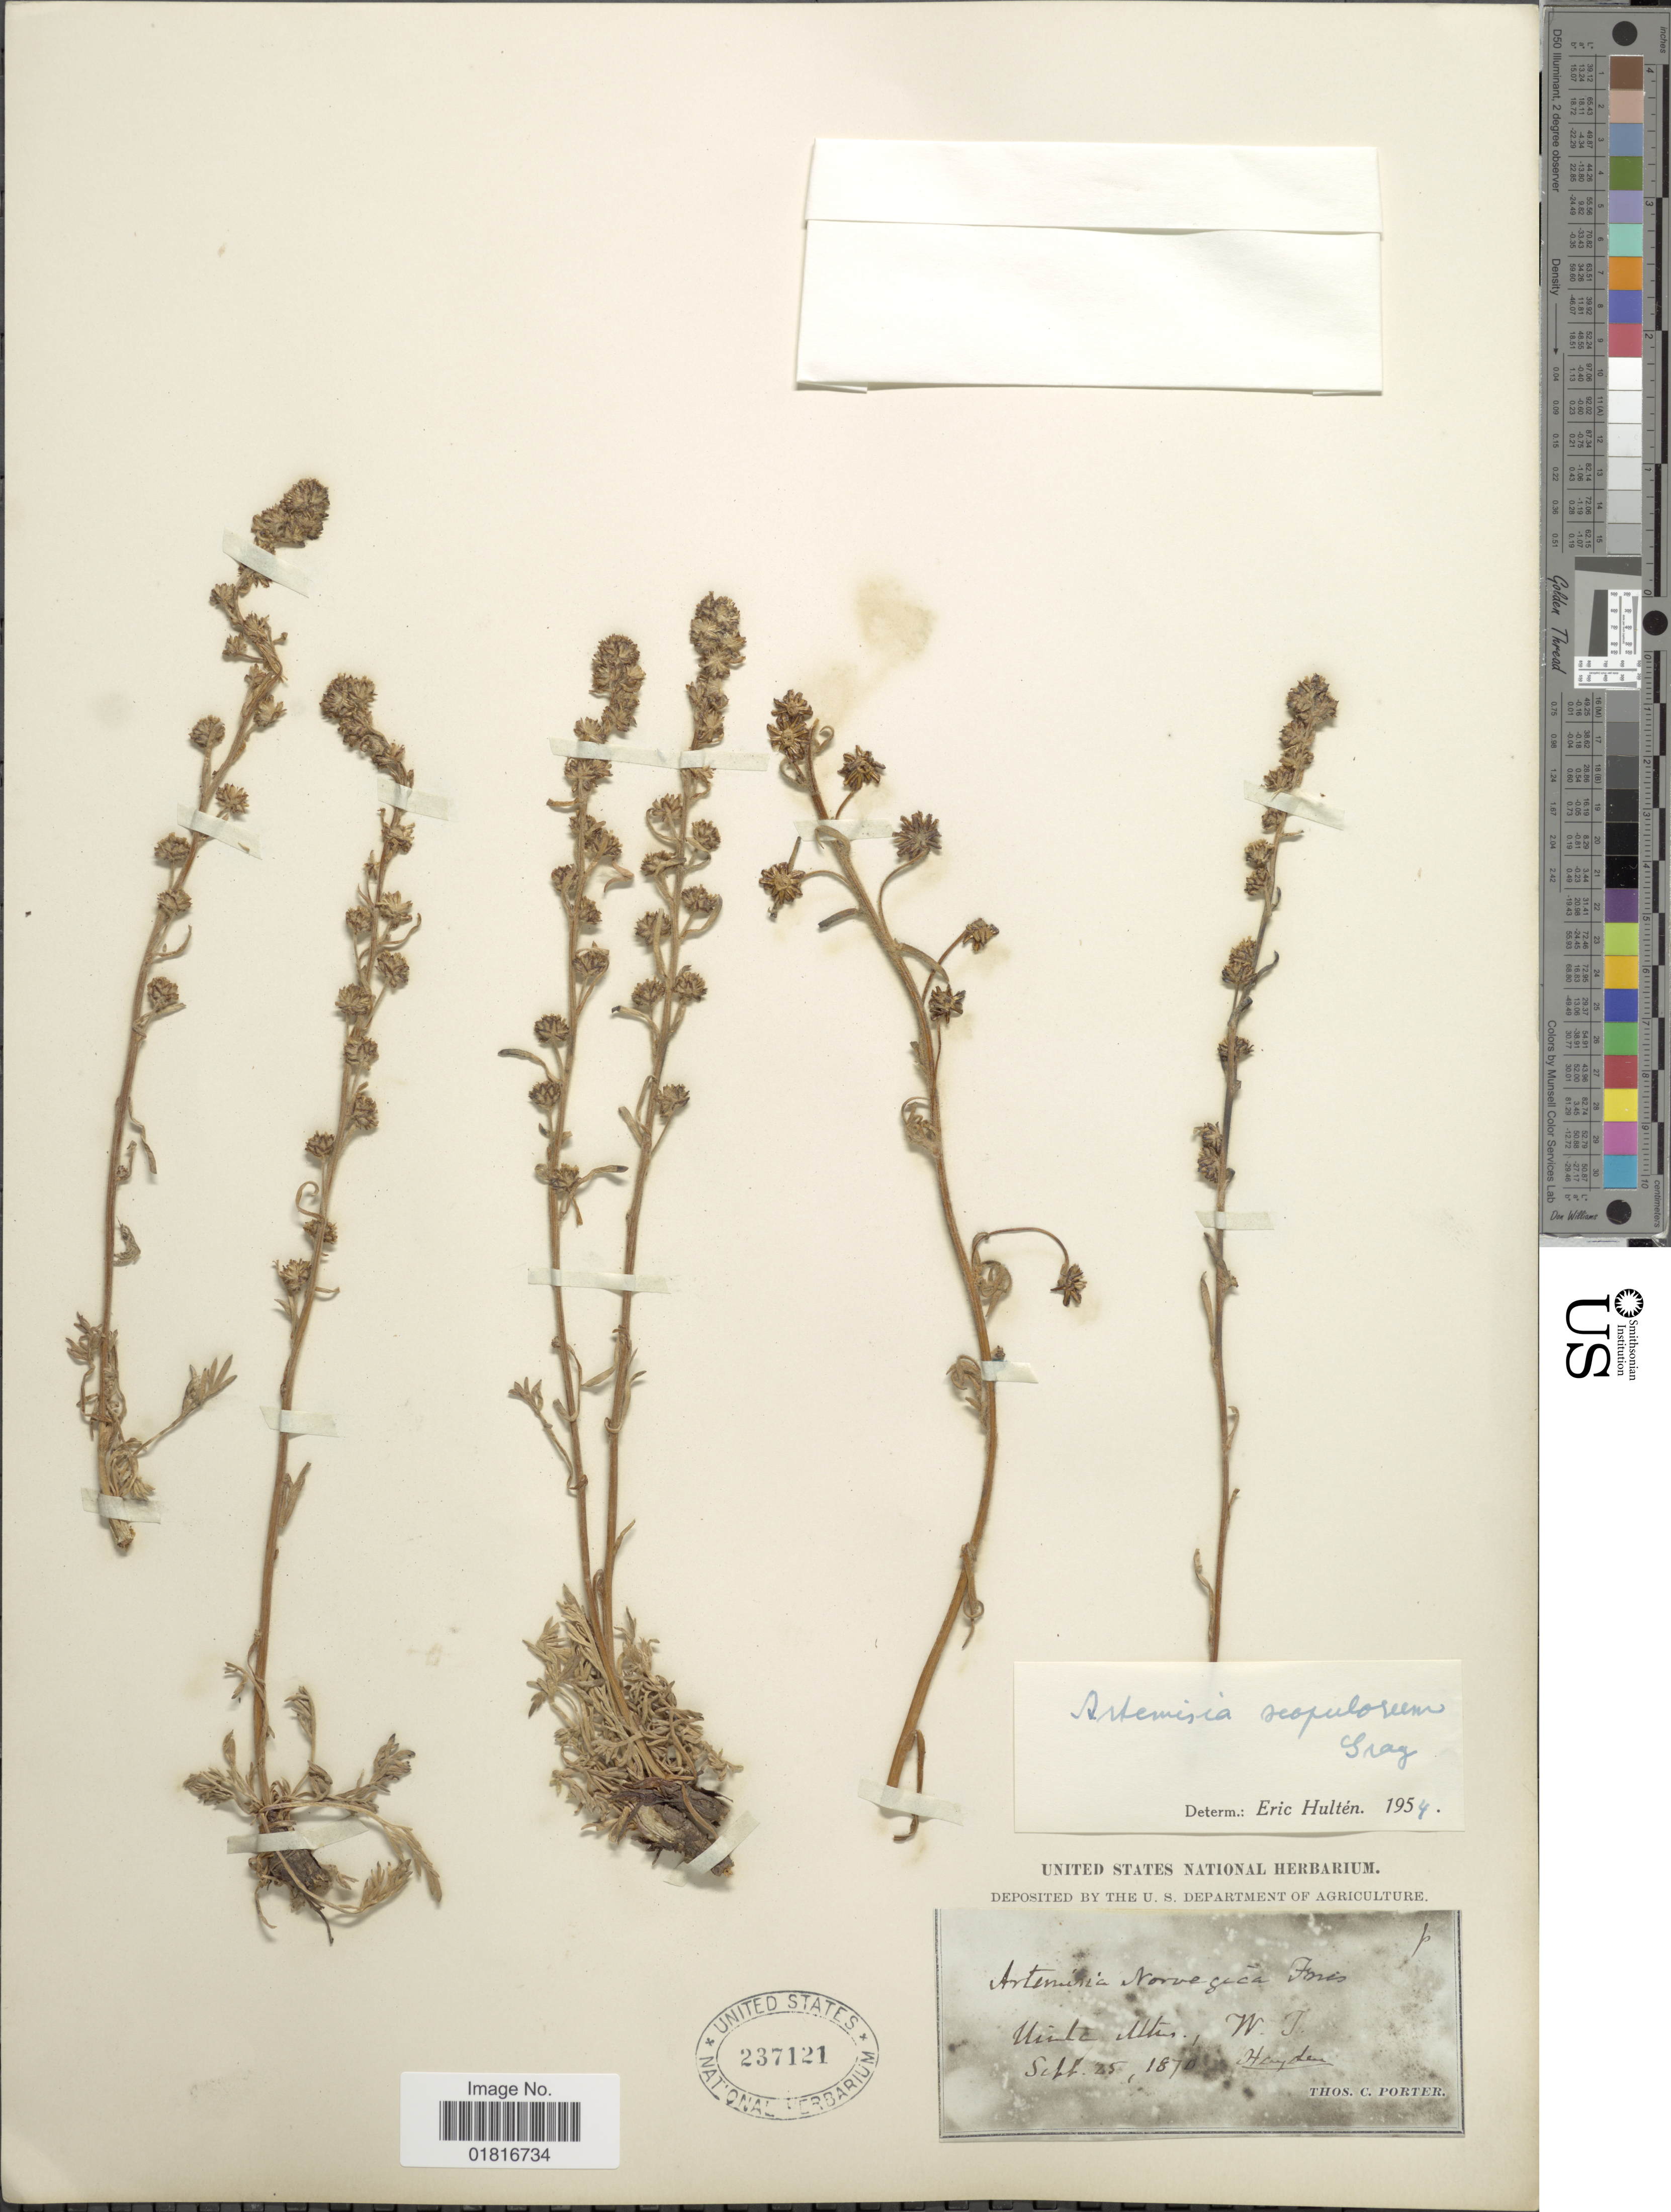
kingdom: Plantae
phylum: Tracheophyta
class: Magnoliopsida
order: Asterales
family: Asteraceae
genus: Artemisia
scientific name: Artemisia scopulorum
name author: A. Gray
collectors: T. C. Porter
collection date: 1870-09-25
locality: White Mtns., N. J. [interpreted]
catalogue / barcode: US 237121